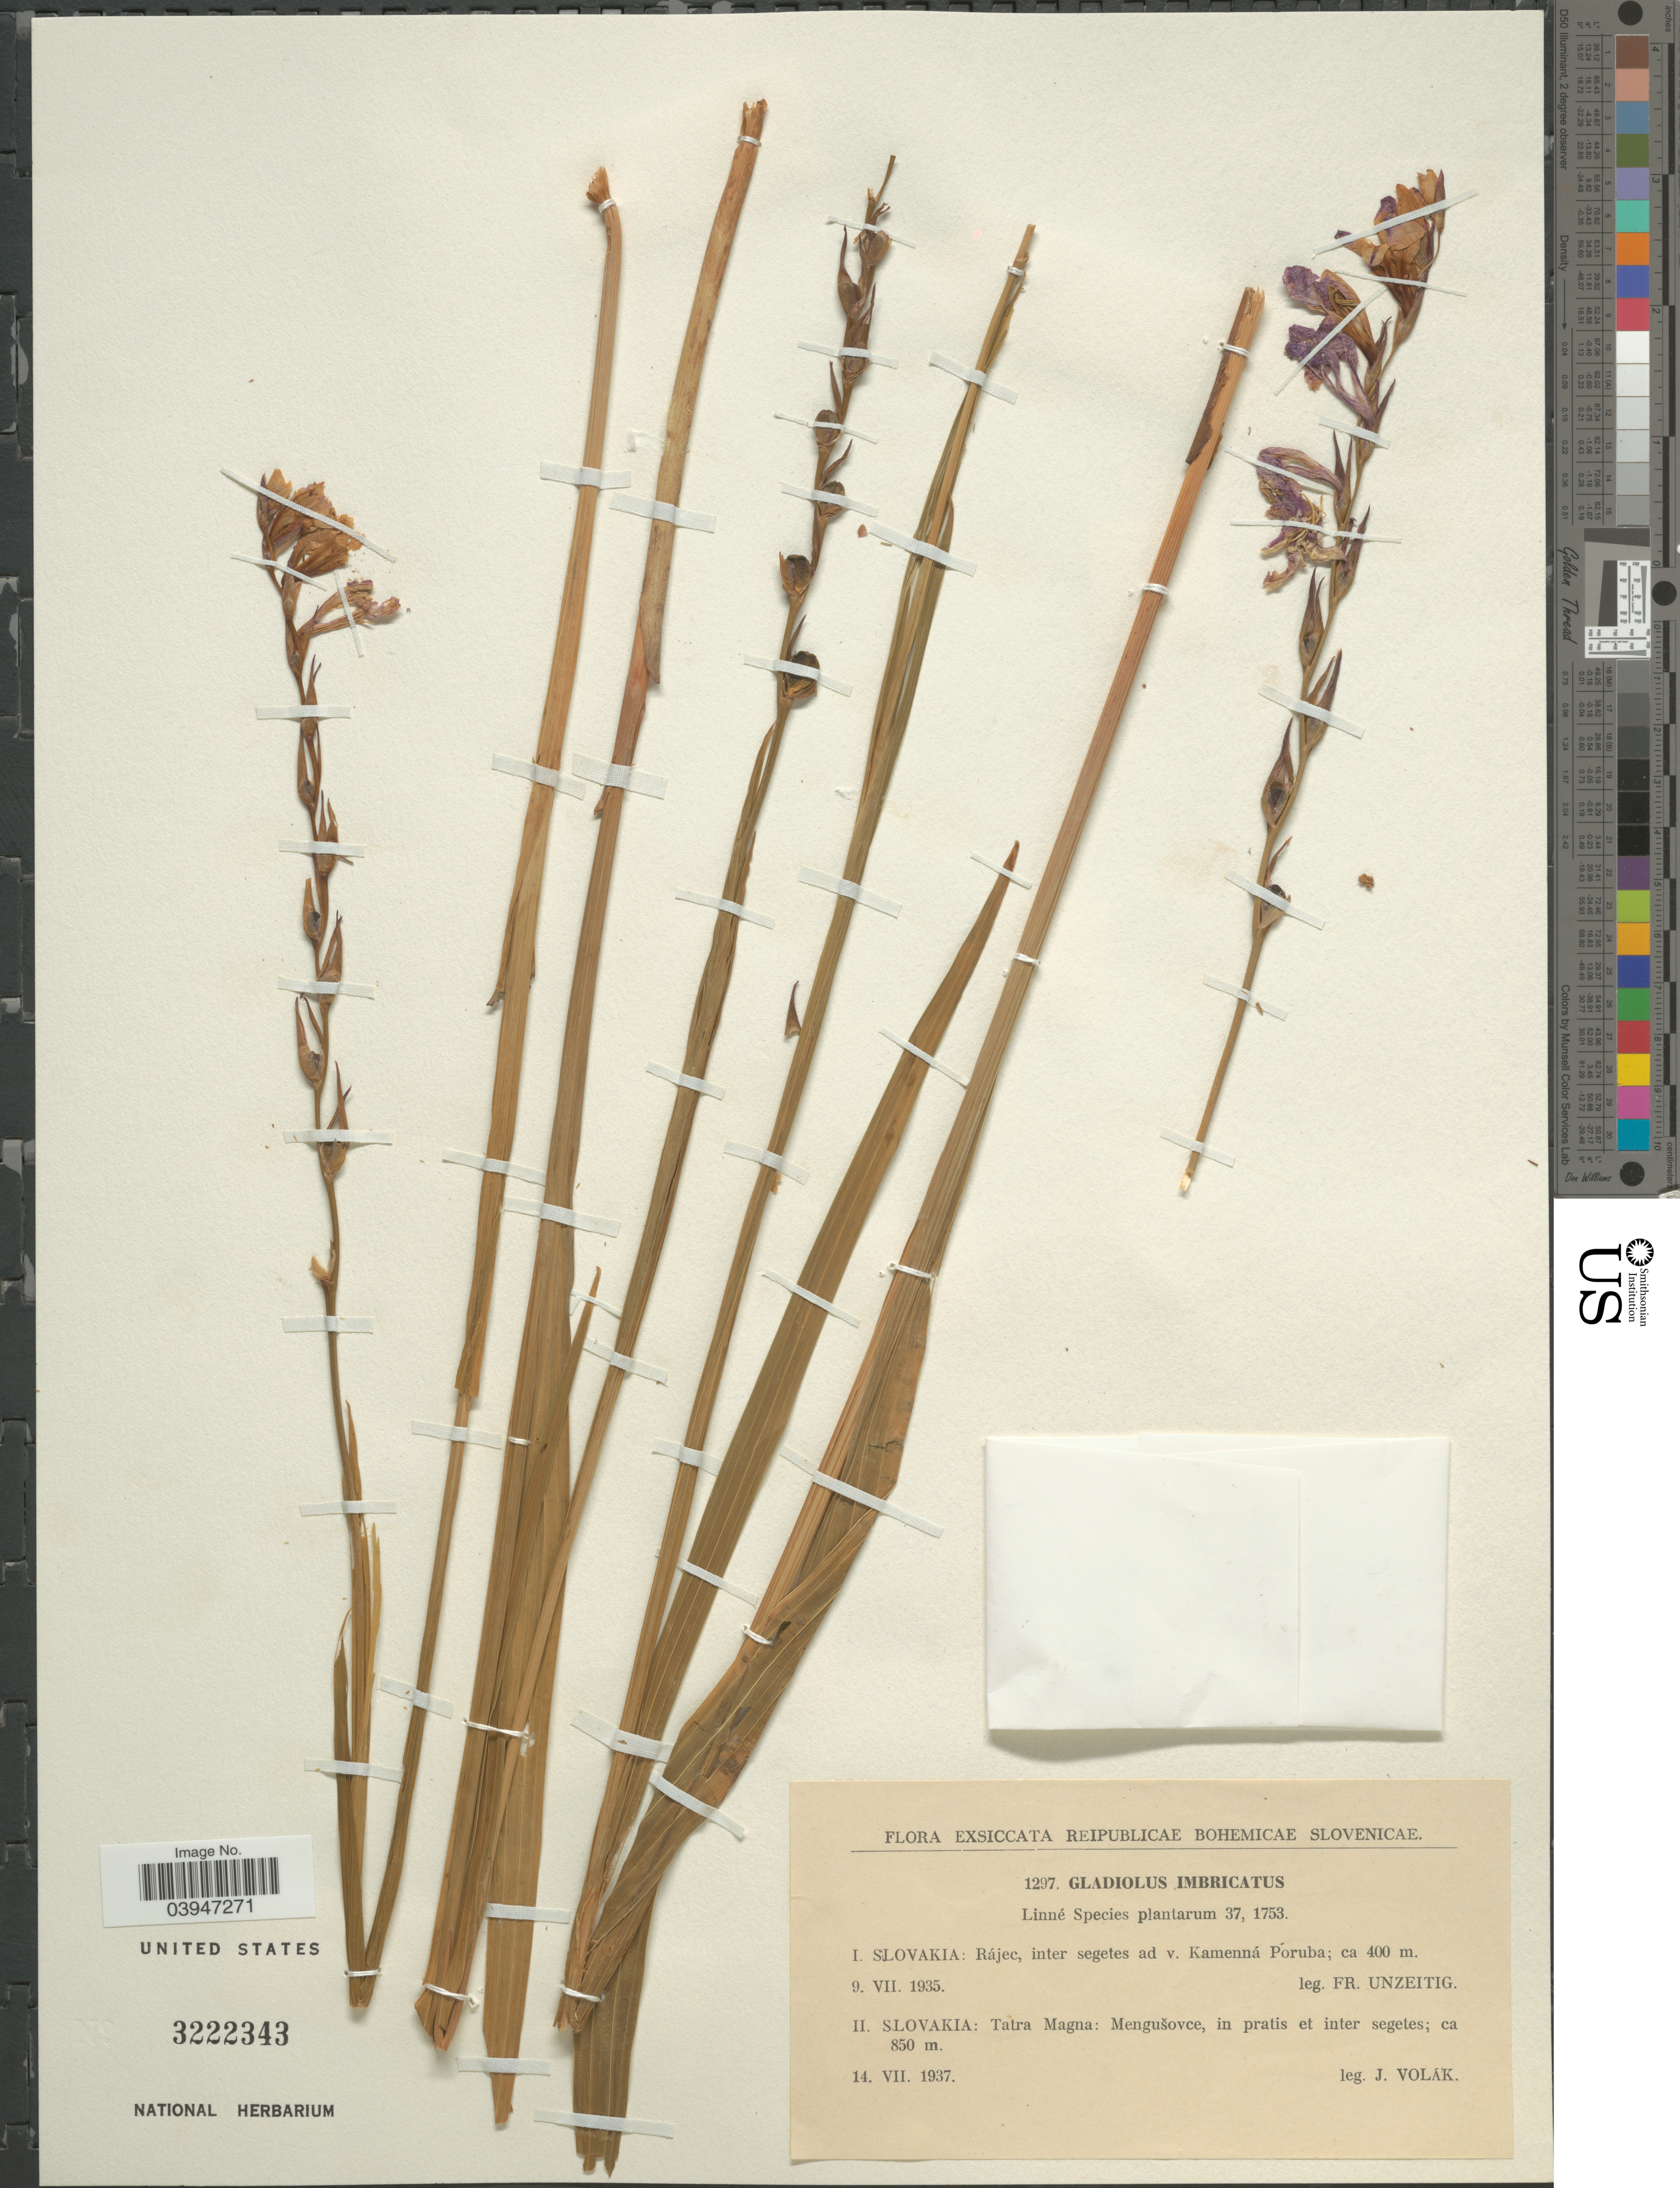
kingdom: Plantae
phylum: Tracheophyta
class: Liliopsida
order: Asparagales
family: Iridaceae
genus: Gladiolus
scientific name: Gladiolus imbricatus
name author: L.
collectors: Unzeitig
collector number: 1297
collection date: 1935-07-09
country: Slovakia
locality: Reipublicae Bohemicae Slovenicae. Slovakia: Rájec, inter segetes ad v. Kamenná Poruba.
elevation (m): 400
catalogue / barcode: US 3222343